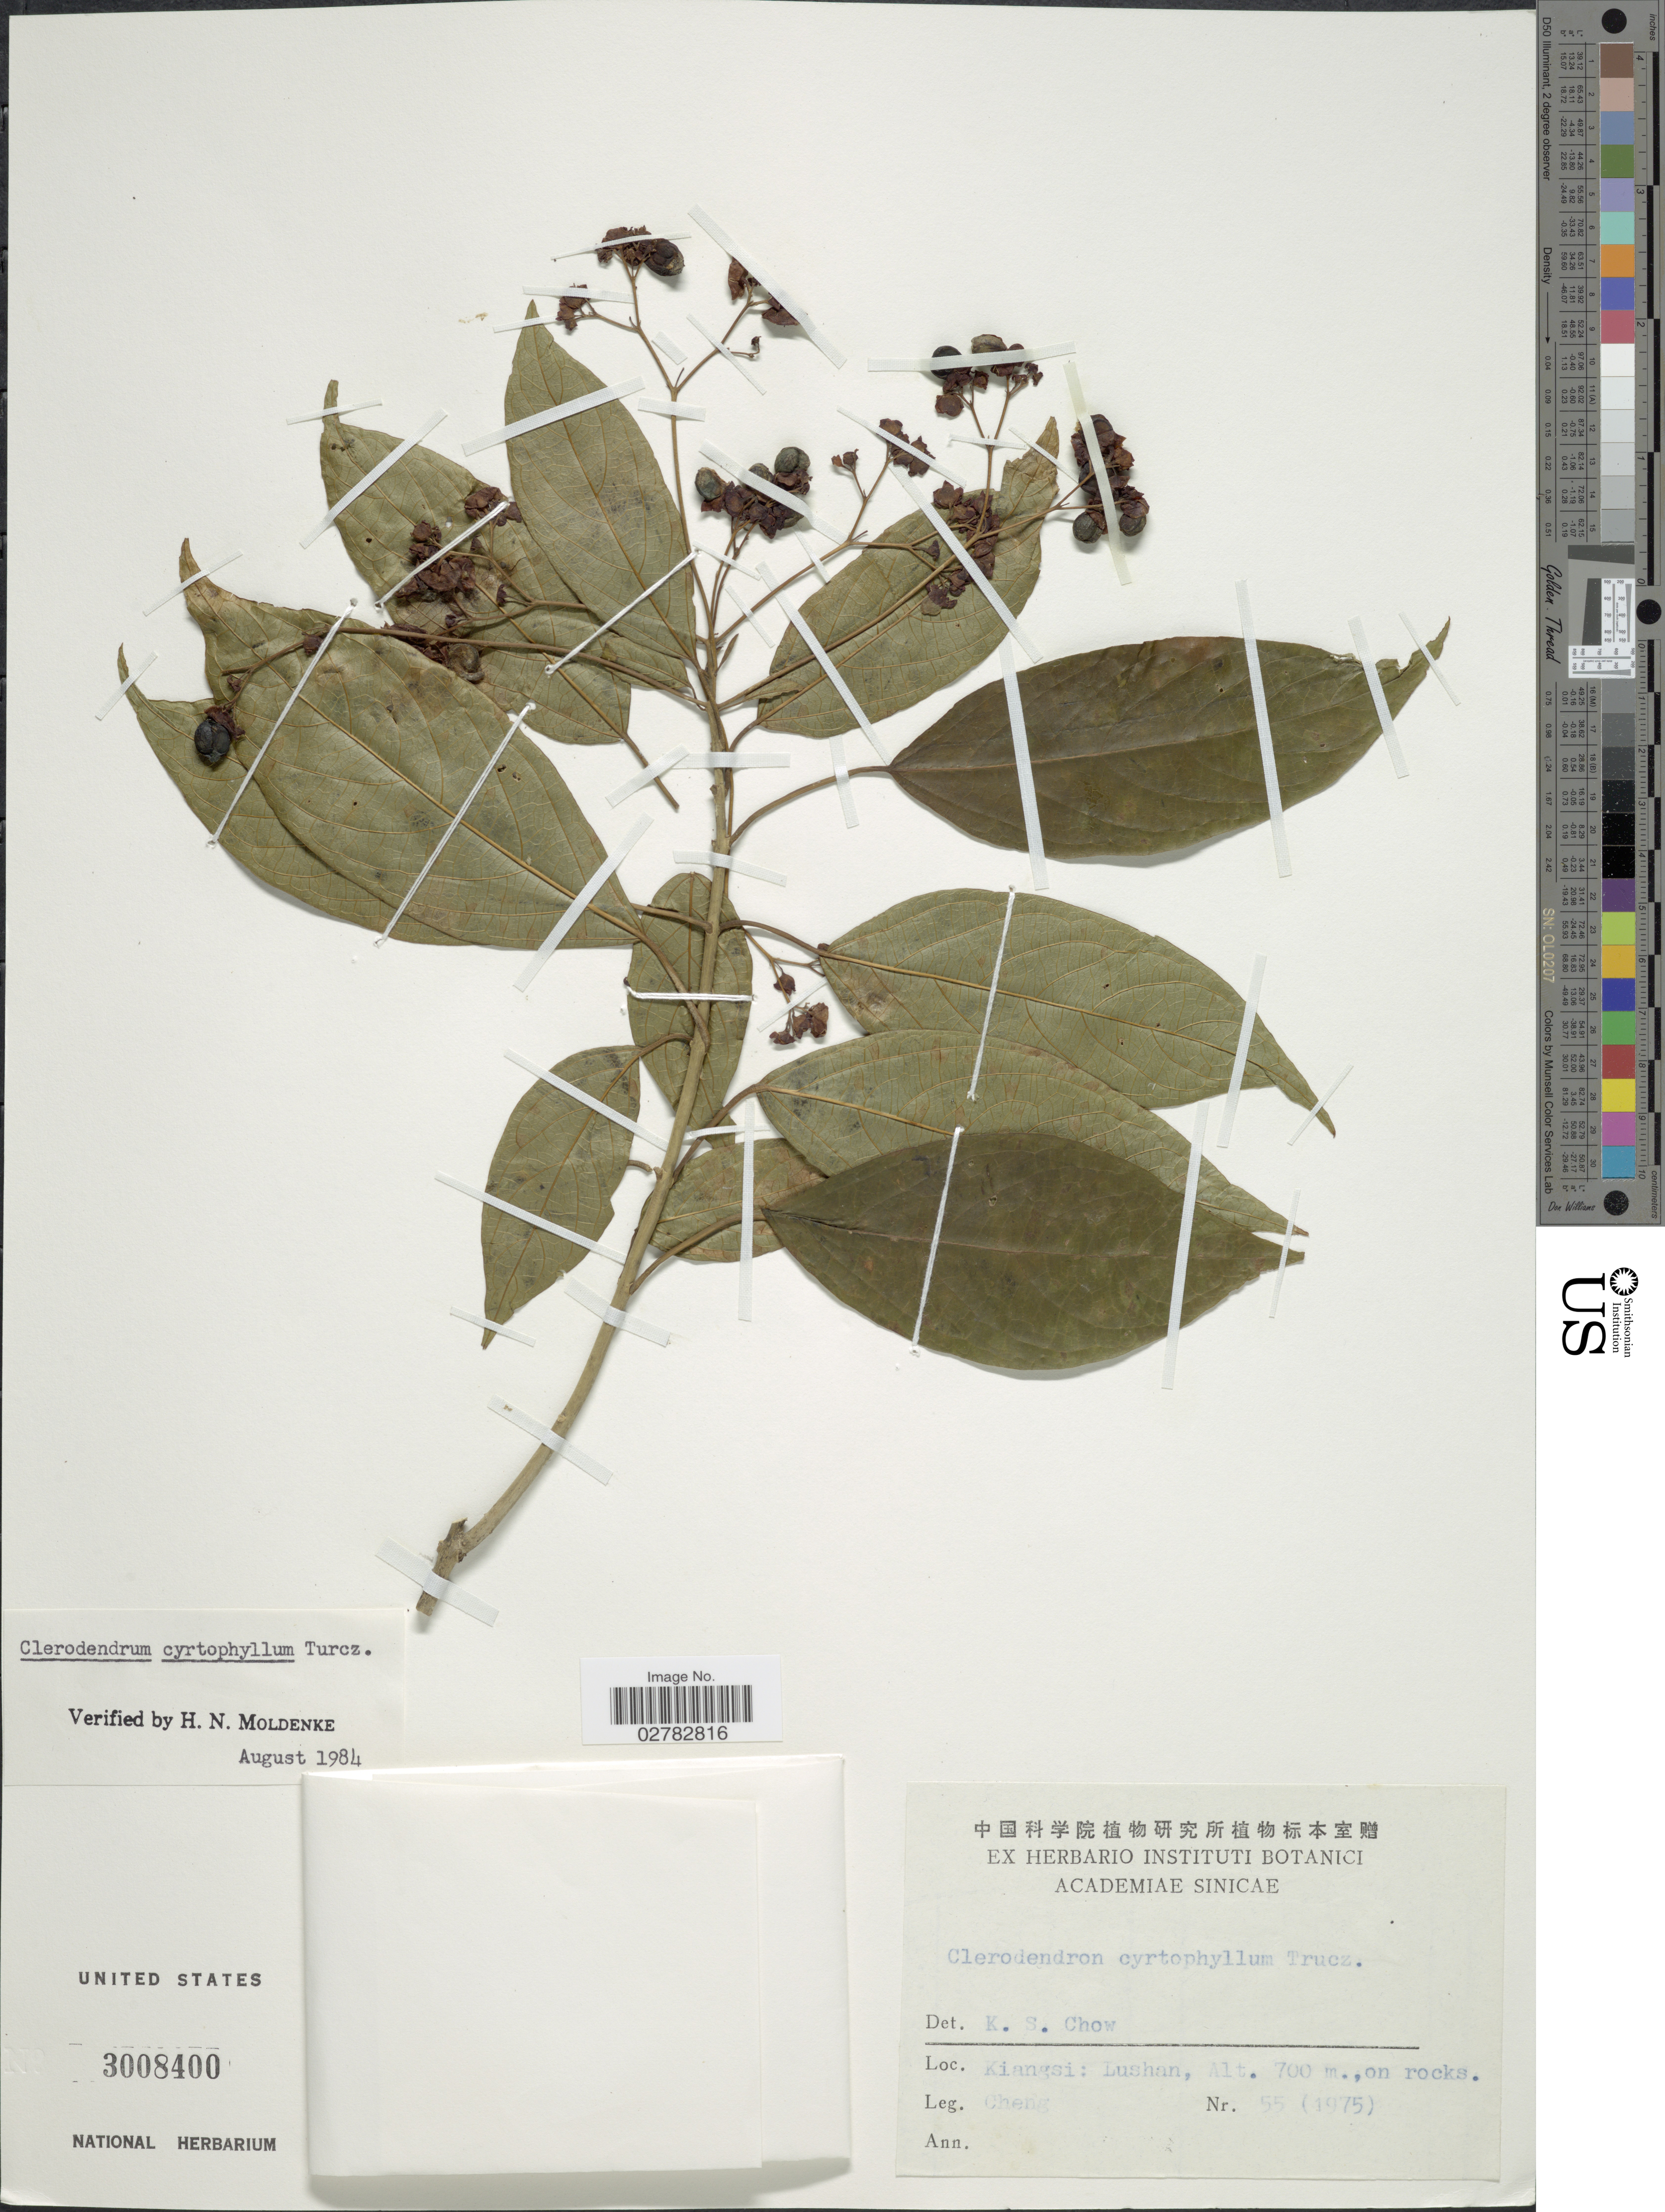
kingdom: Plantae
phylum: Tracheophyta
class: Magnoliopsida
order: Lamiales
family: Lamiaceae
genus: Clerodendrum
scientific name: Clerodendrum cyrtophyllum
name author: Turcz.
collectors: -. Cheng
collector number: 55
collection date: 1975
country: China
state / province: Jiangxi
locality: Kiangsi: Lushan.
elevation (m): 700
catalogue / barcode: US 3008400